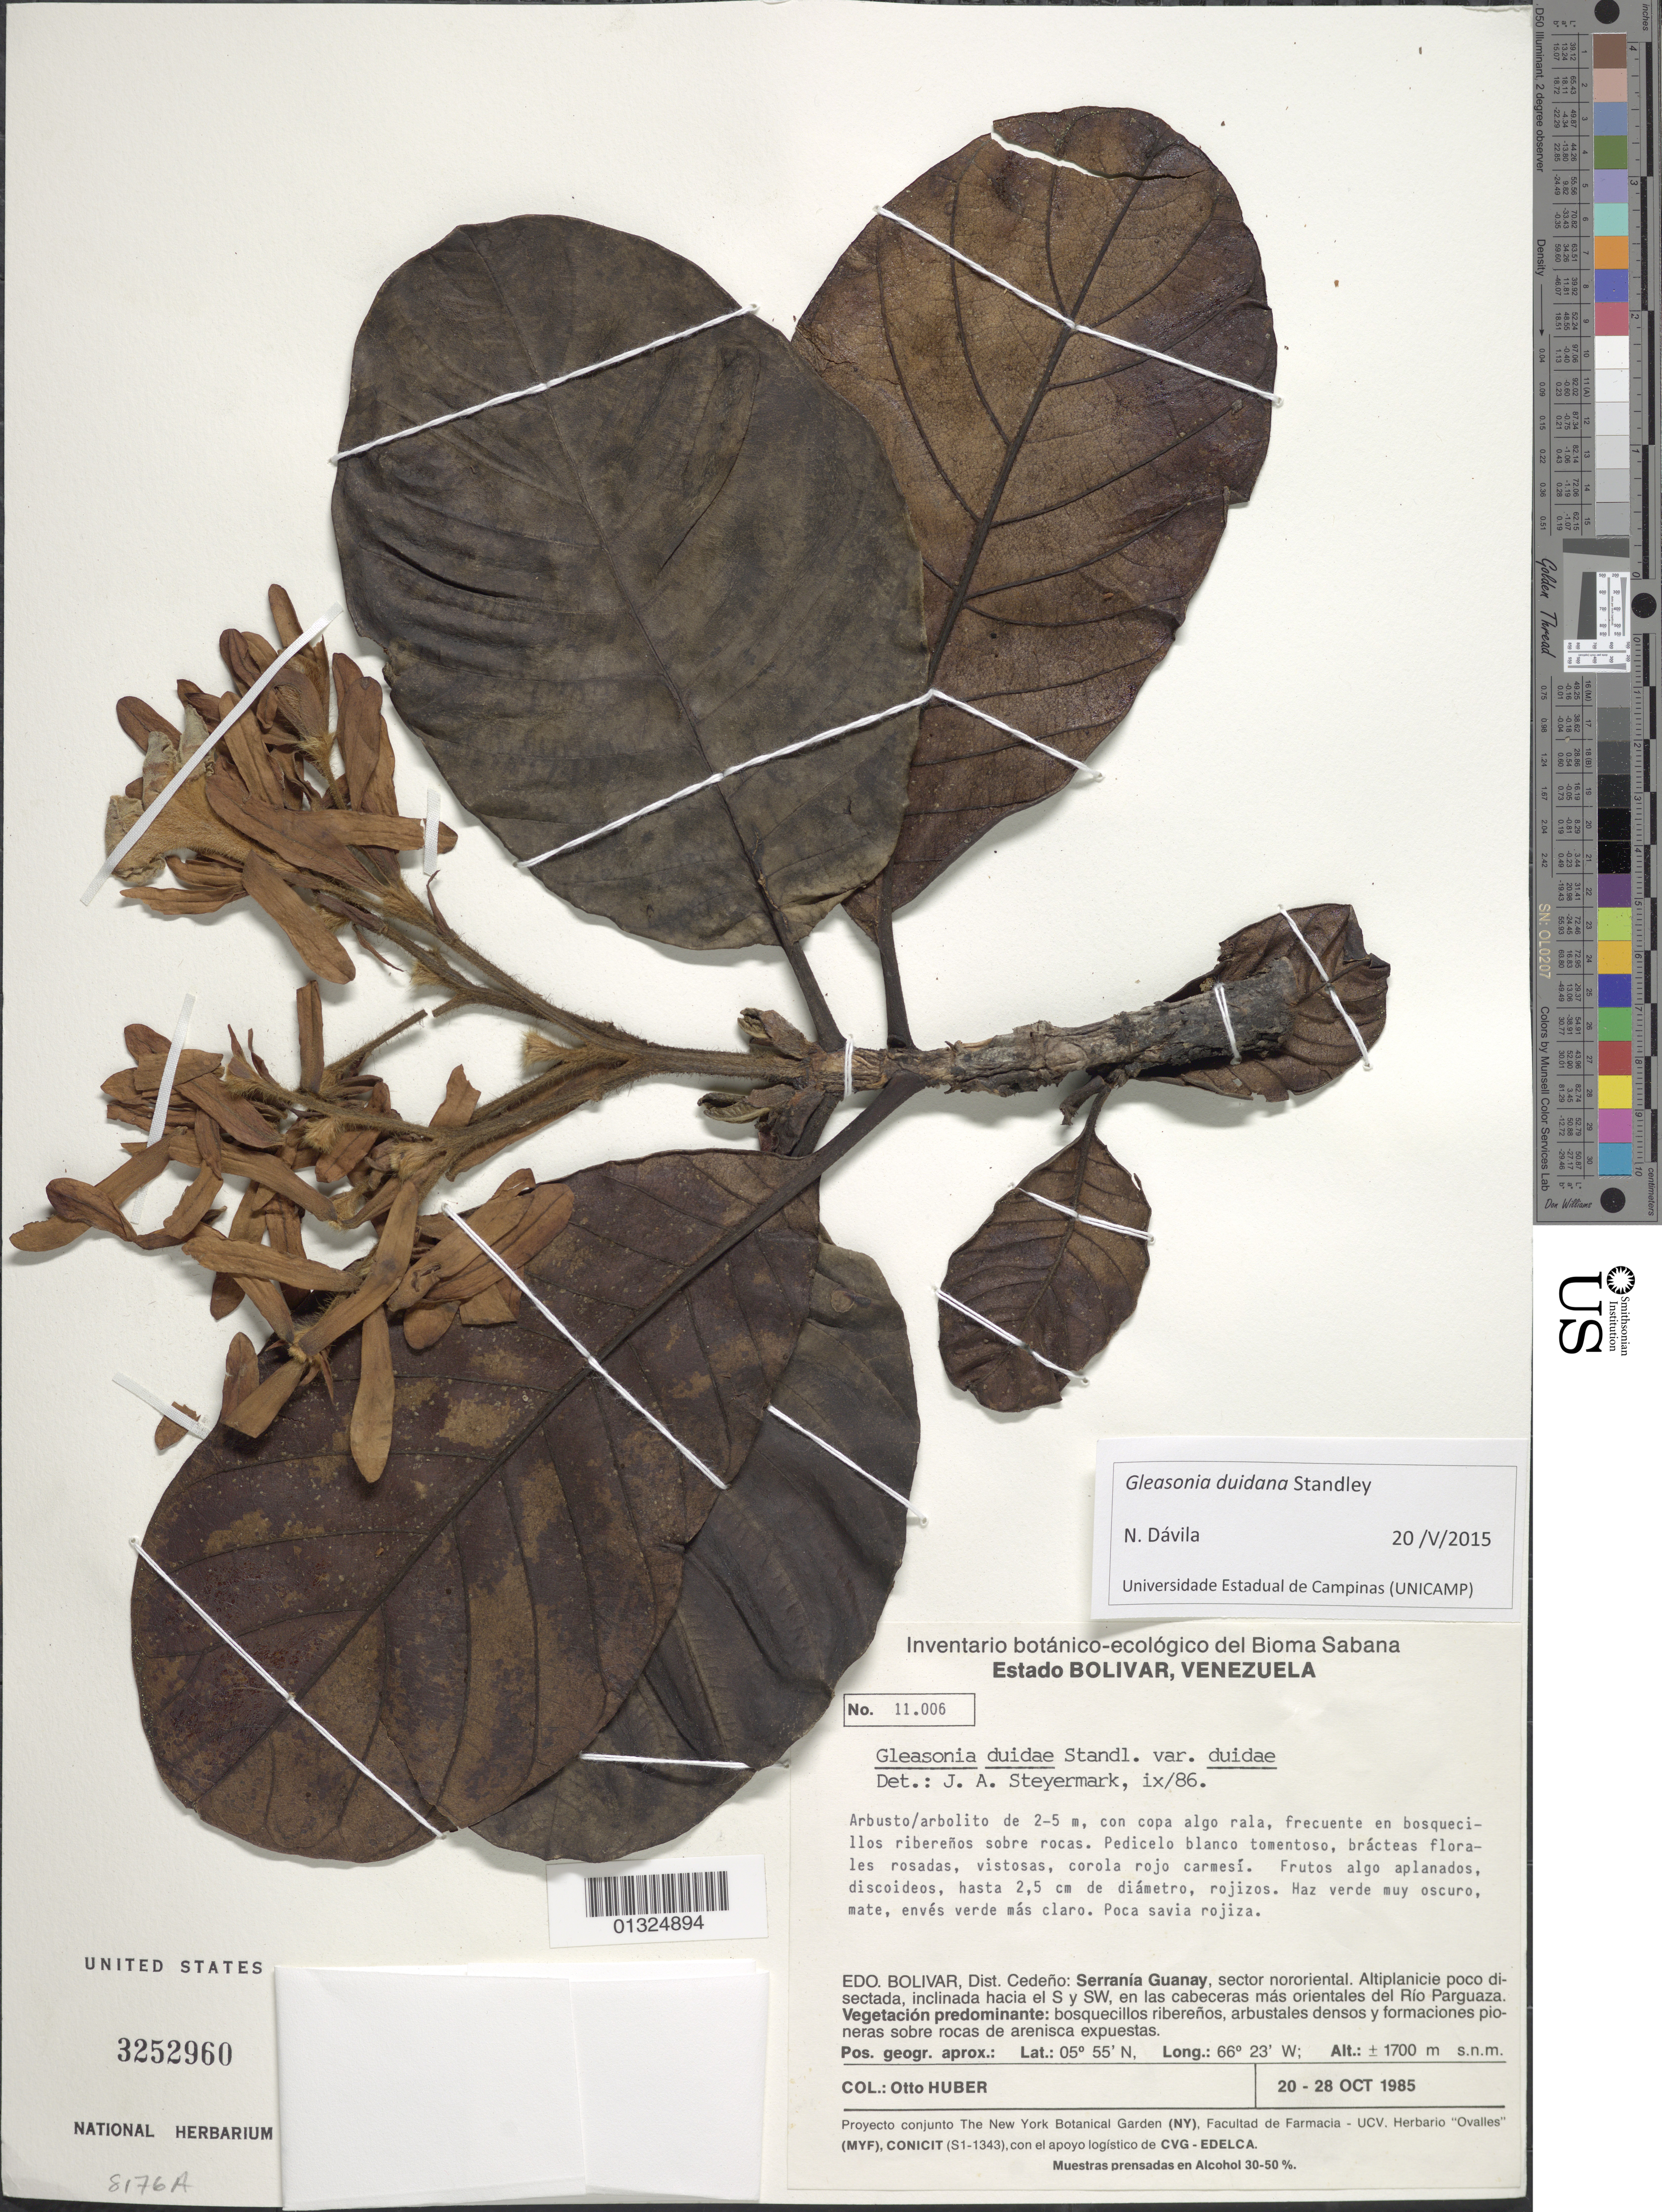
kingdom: Plantae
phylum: Tracheophyta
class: Magnoliopsida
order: Gentianales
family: Rubiaceae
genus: Gleasonia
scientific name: Gleasonia duidana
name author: Standl.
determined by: Davila, N.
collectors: O. Huber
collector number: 11006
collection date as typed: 20-Oct-85 to 28-Oct-85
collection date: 1985-10-20/1985-10-28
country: Venezuela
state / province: Bolívar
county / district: Cedeño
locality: Serrania Guanay, sector nororiental: altiplanicie poco disectada, inclinada haca el S y SW, en las cabeceras mas orientales del Río Parguaza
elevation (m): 1700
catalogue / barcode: US 3252960